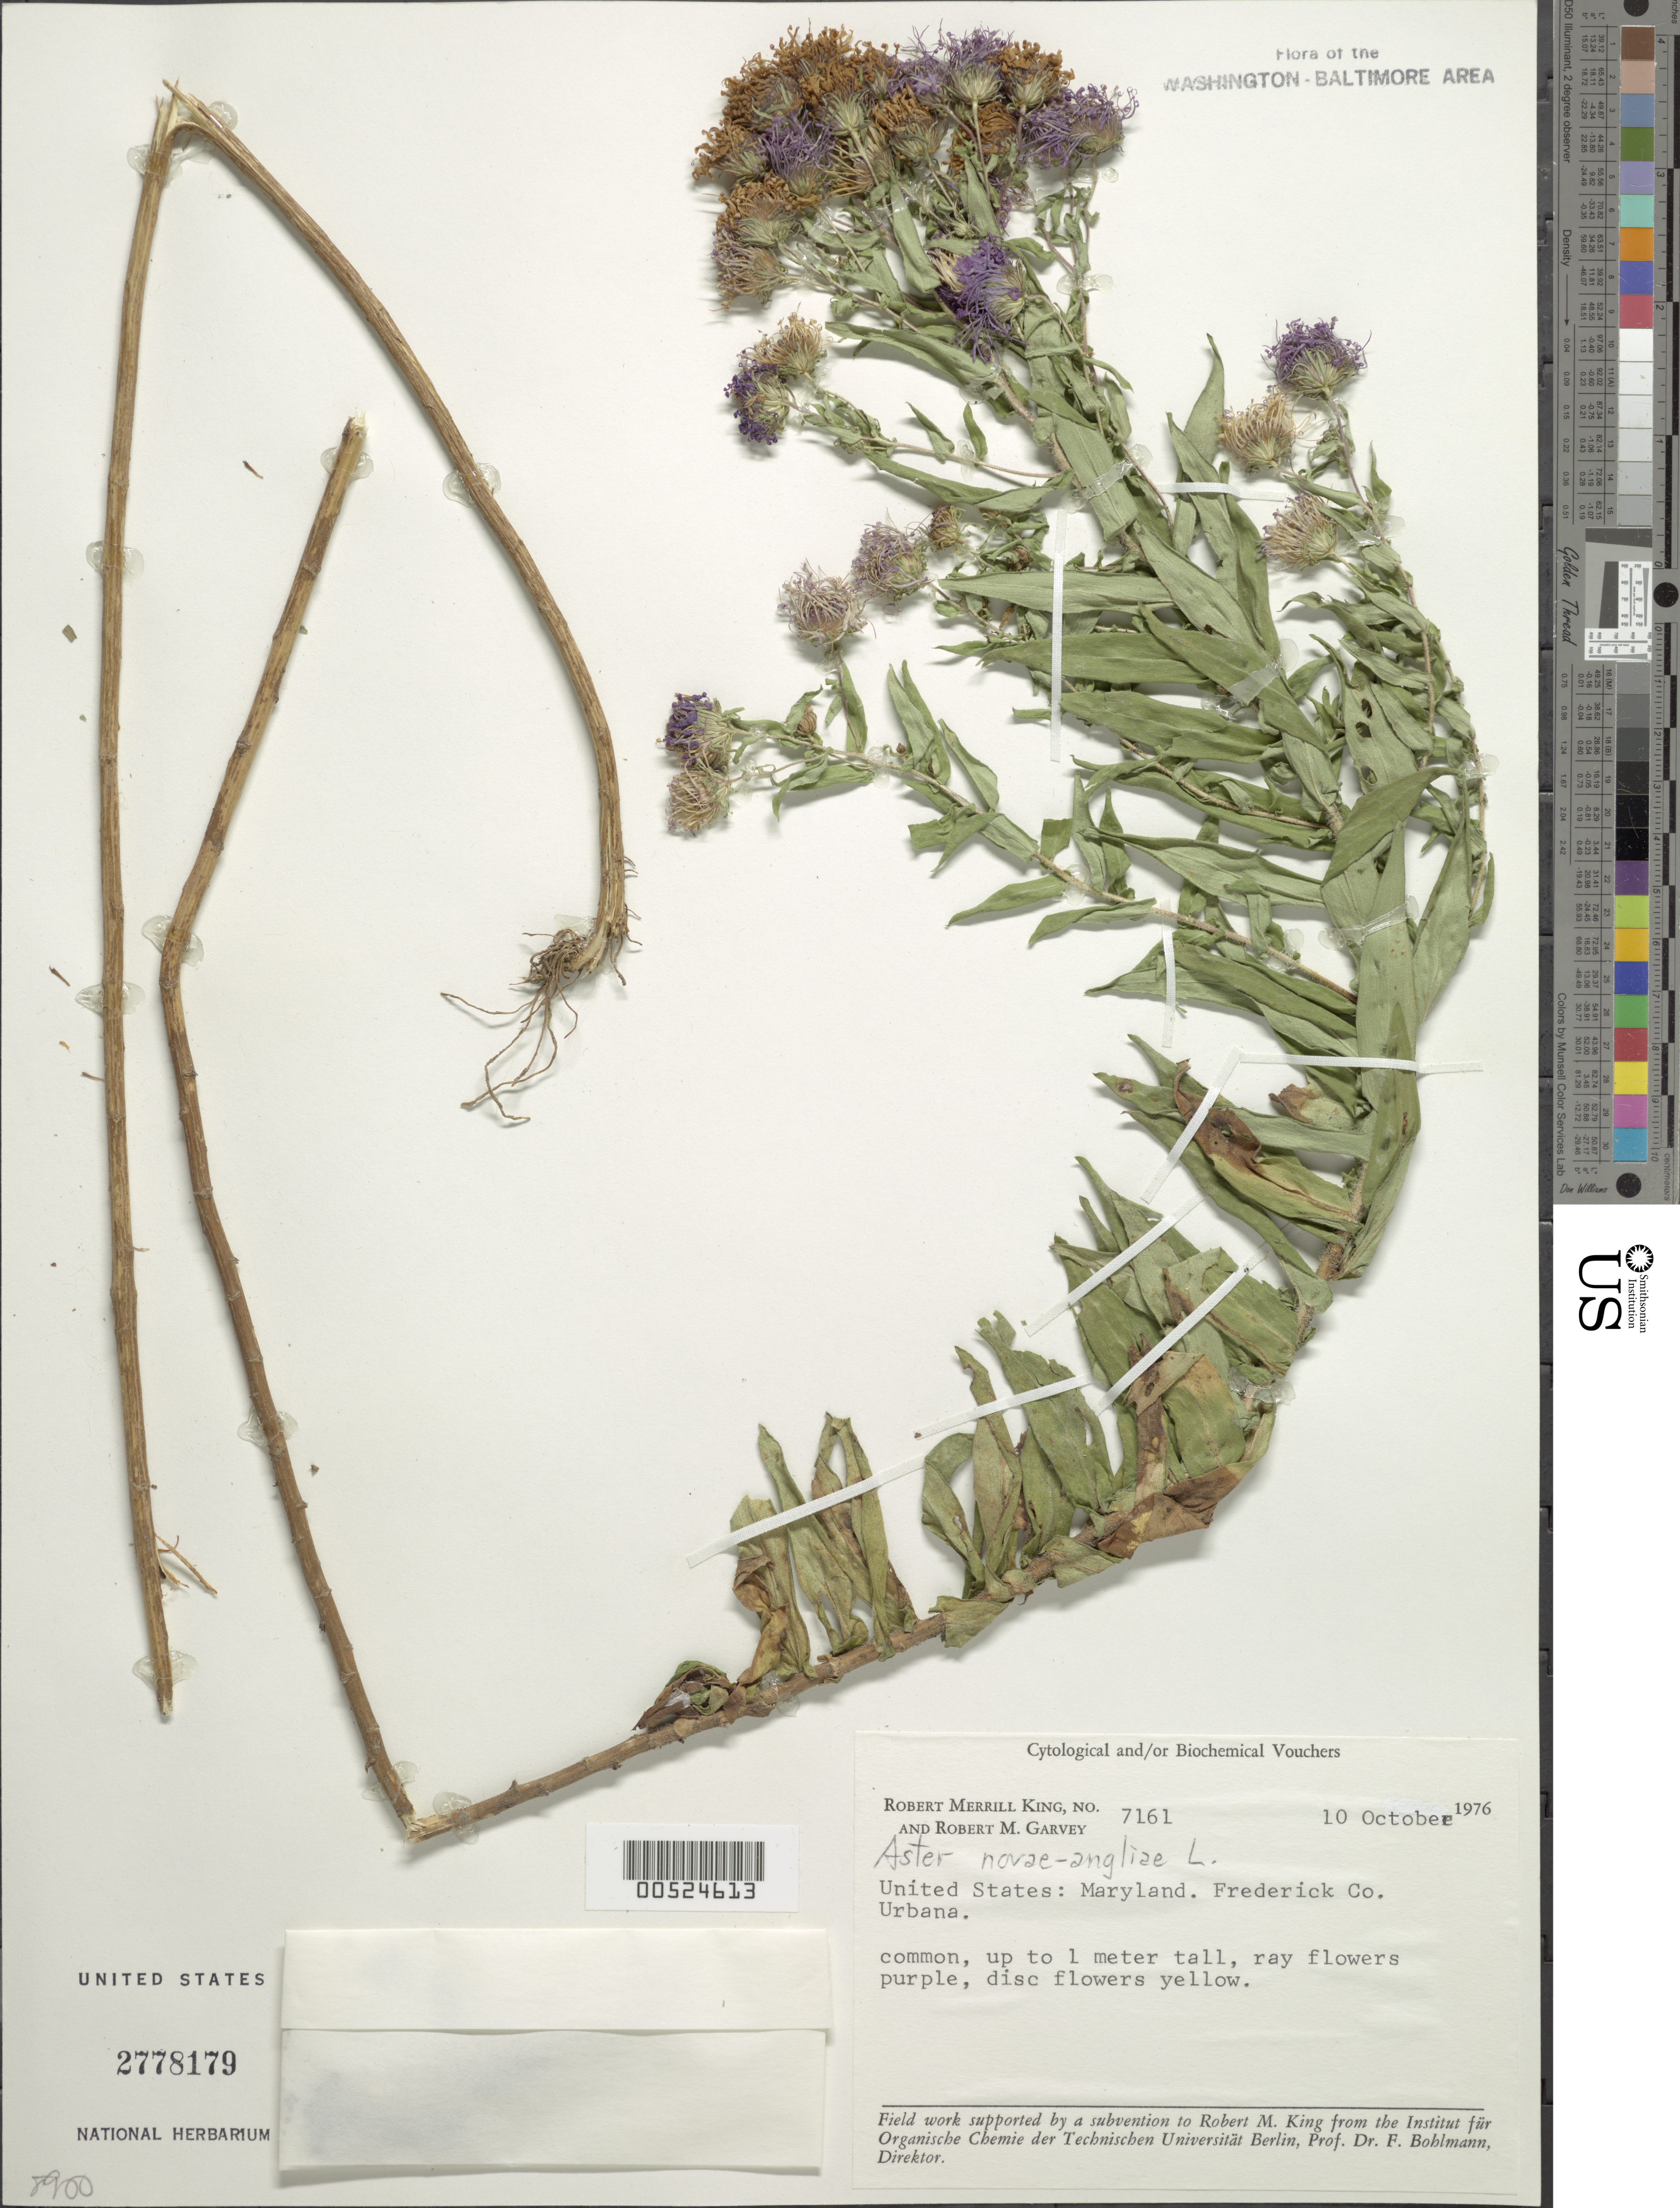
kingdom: Plantae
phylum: Tracheophyta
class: Magnoliopsida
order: Asterales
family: Asteraceae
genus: Symphyotrichum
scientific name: Symphyotrichum novae-angliae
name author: (L.) G.L. Nesom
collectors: R. M. King & R. Garvey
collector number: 7161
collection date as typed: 10 Oct 1976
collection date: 1976-10-10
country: United States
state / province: Maryland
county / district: Frederick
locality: Urbana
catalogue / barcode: US 2778179